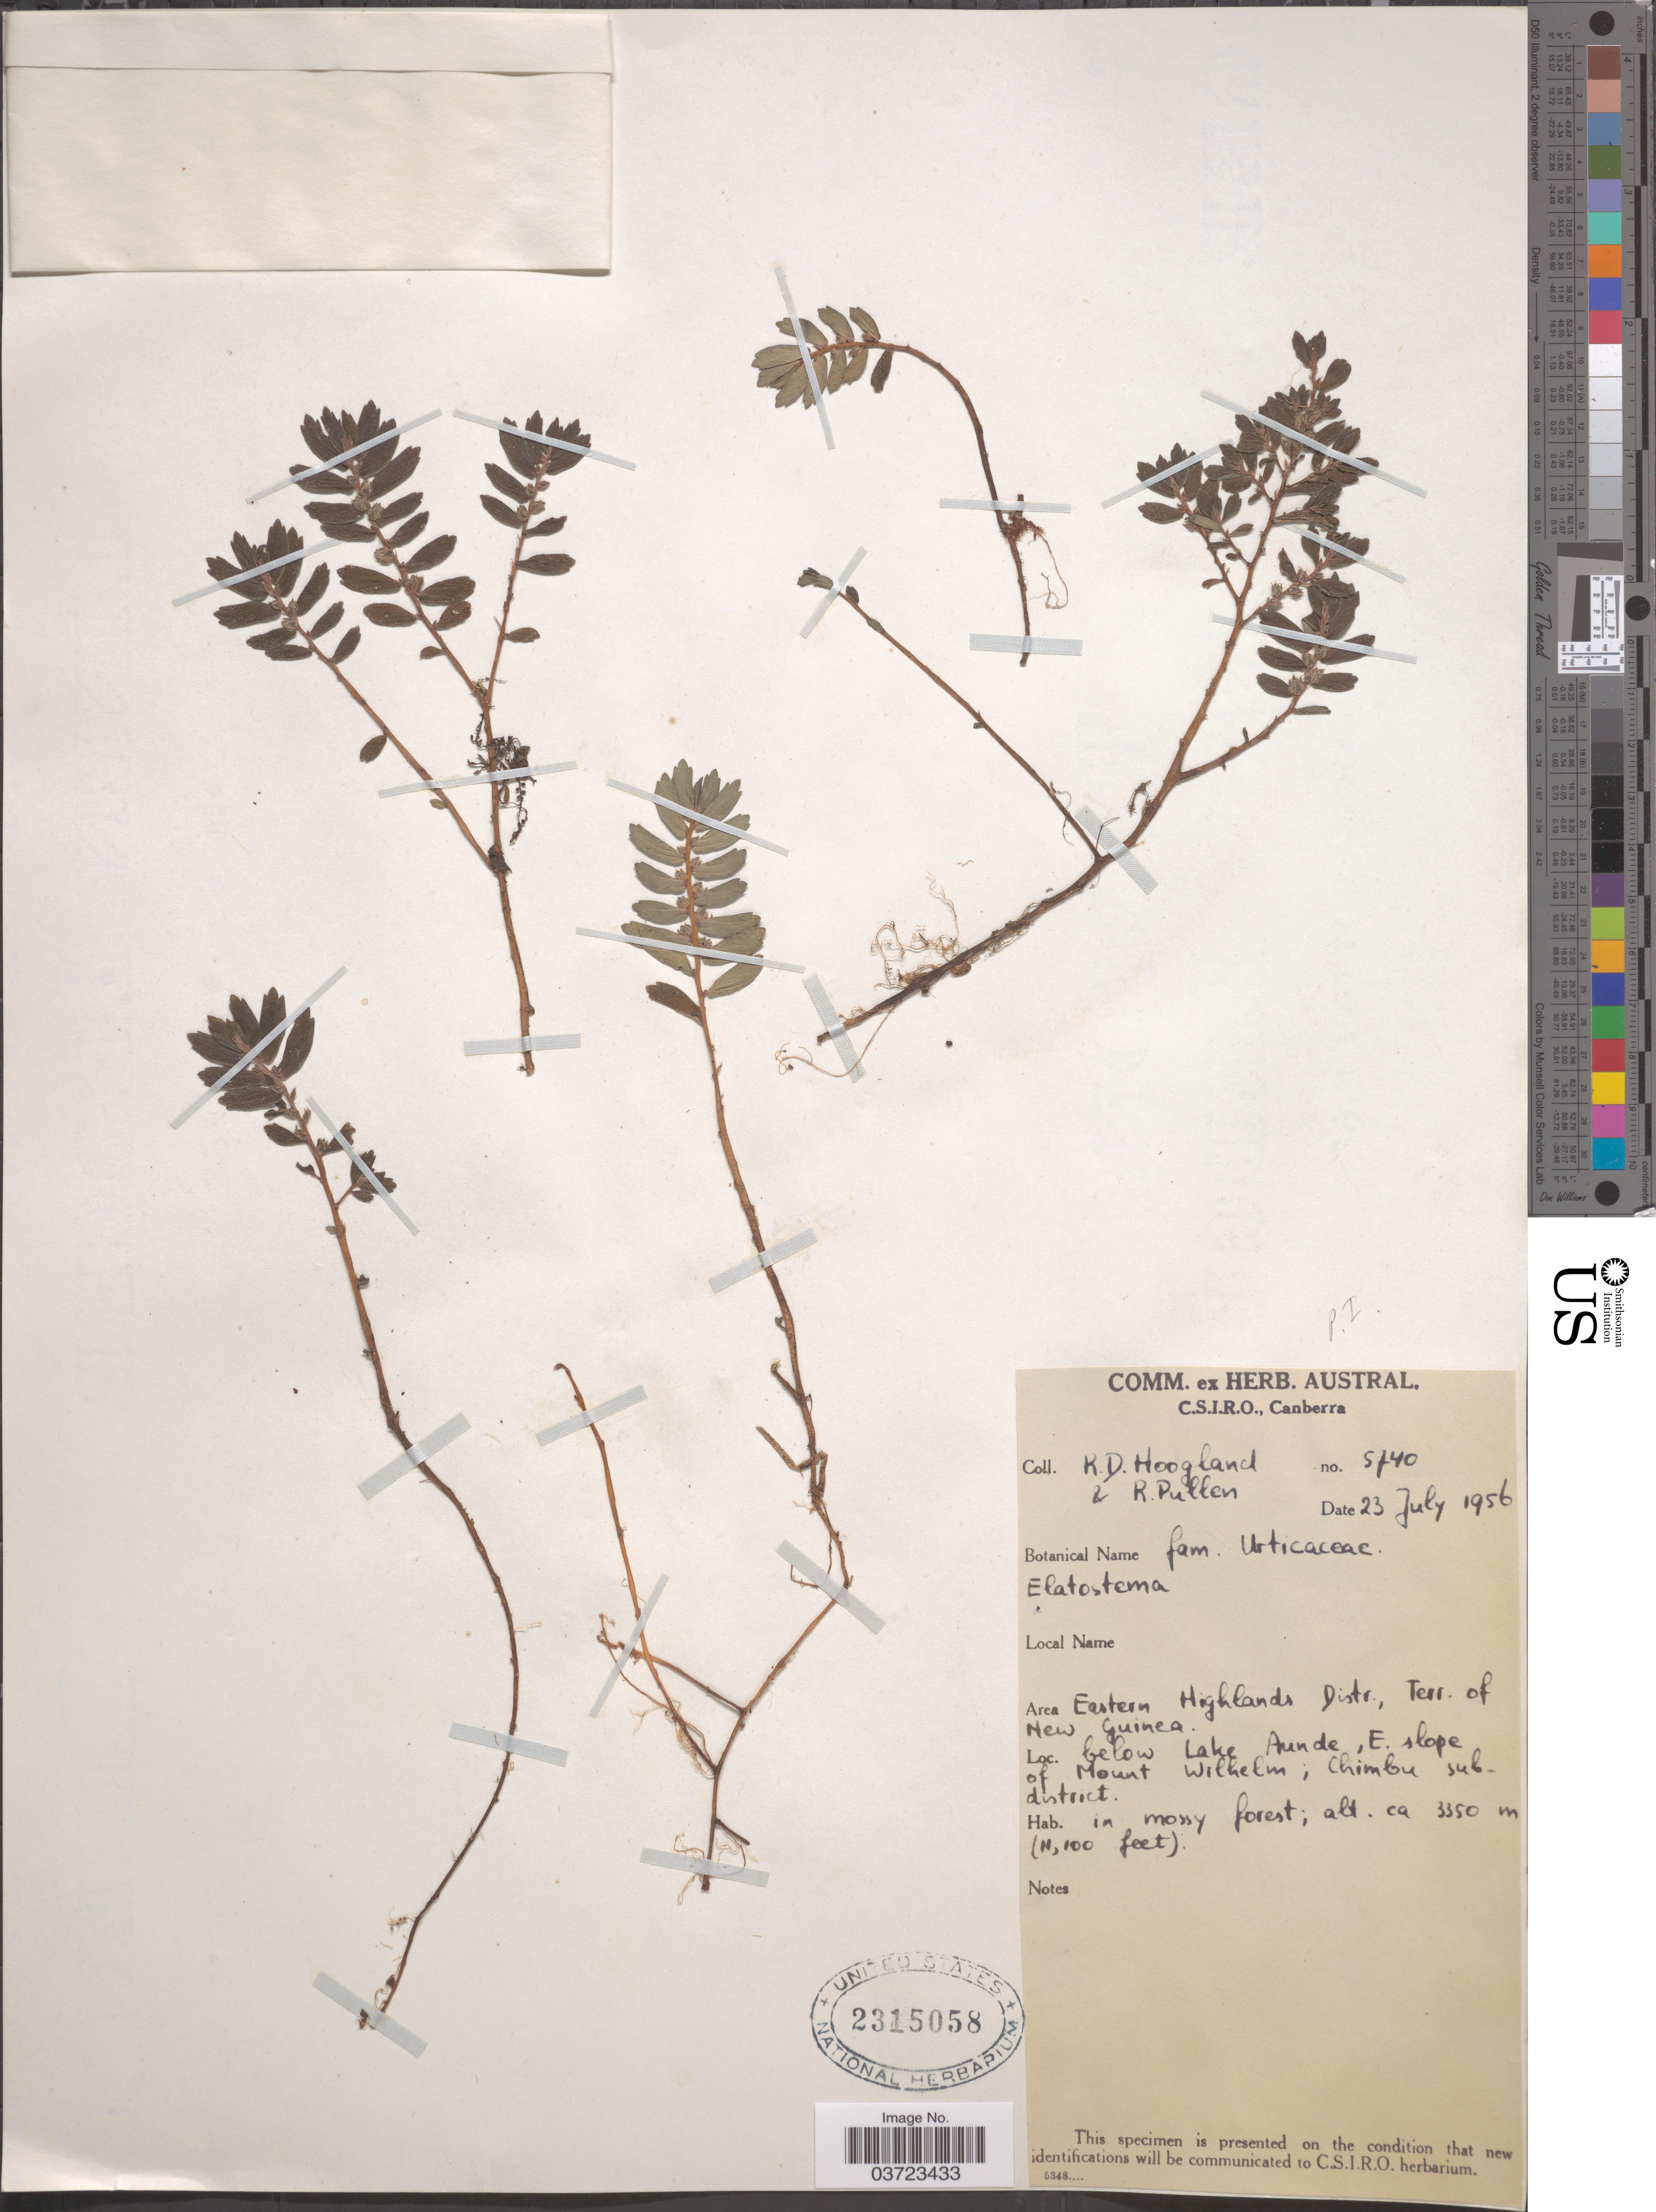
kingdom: Plantae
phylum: Tracheophyta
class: Magnoliopsida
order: Rosales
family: Urticaceae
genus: Elatostema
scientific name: Elatostema sp.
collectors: R. D. Hoogland & R. Pullen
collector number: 5740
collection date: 1956-07-23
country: Papua New Guinea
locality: Area Eastern Highlands Distr., Terr. of New Guinea. below Lake Aunde, E. slope of Mount Wilhelm; Chimbu subdistrict.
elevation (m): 3350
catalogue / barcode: US 2315058